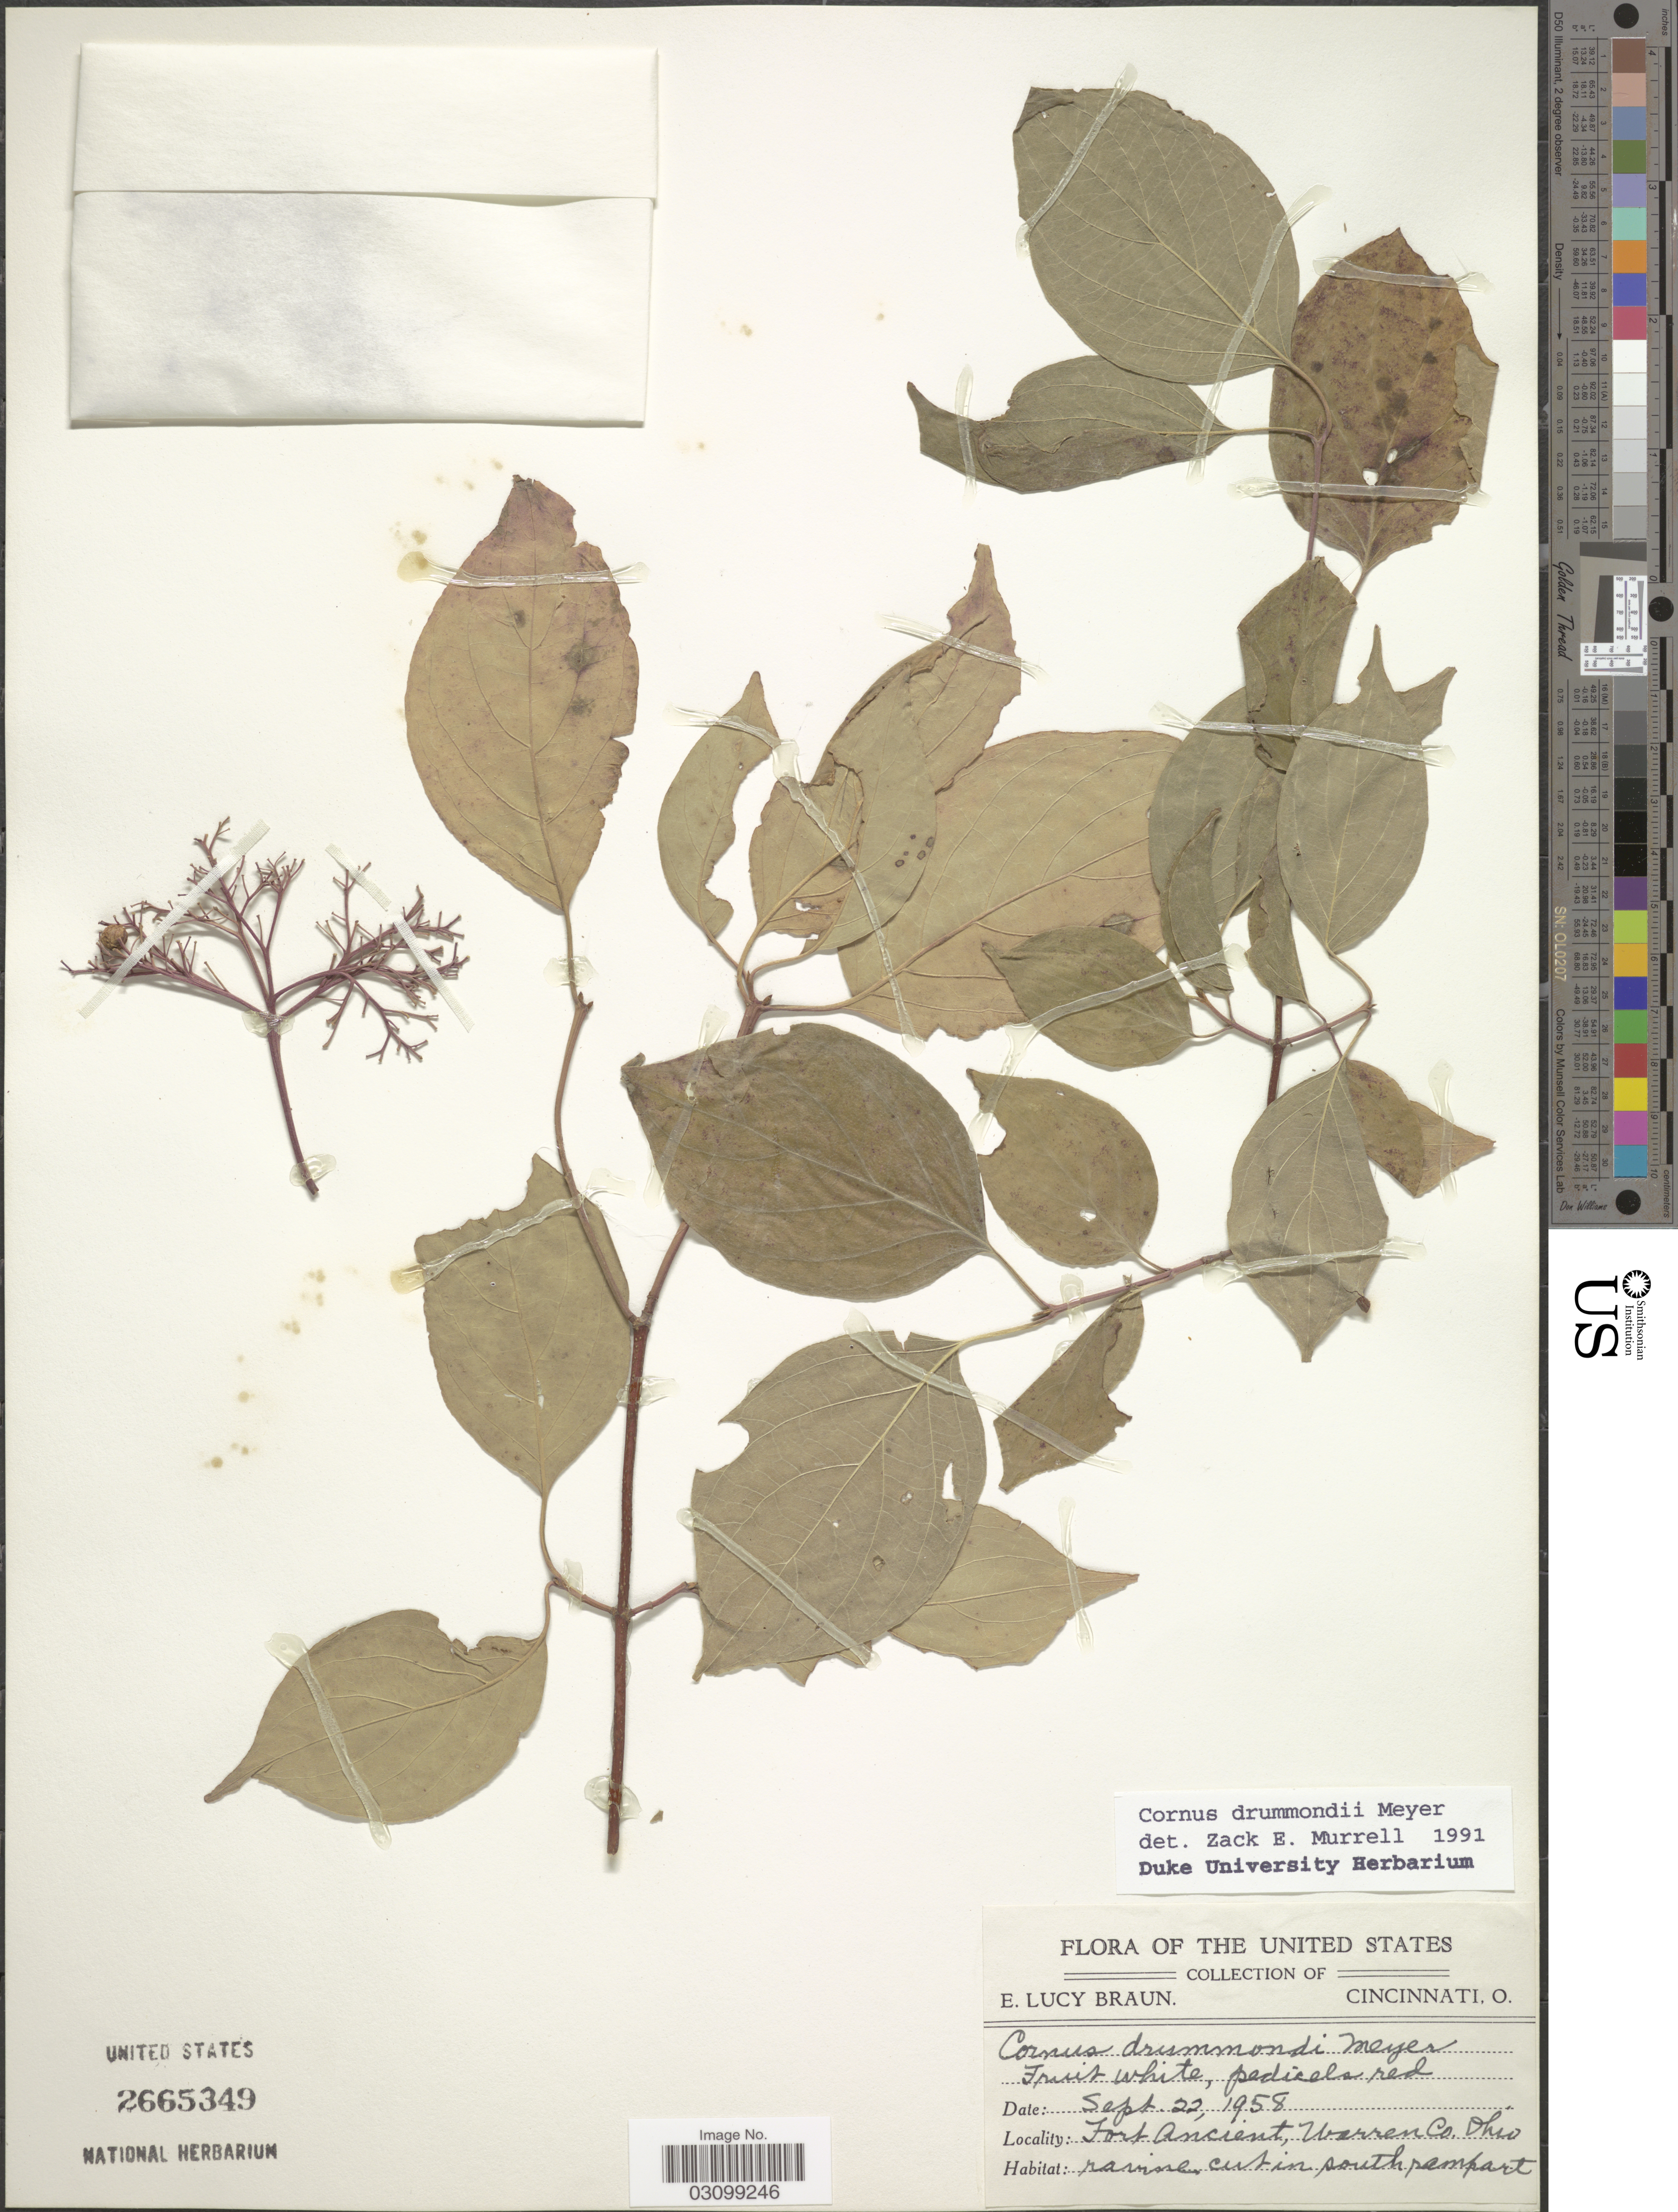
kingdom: Plantae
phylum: Tracheophyta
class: Magnoliopsida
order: Cornales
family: Cornaceae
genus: Cornus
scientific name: Cornus drummondii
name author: C.A. Mey.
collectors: E. L. Braun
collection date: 1958-09-22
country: United States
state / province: Ohio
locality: Fort Ancient, Warren Co.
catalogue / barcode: US 2665349